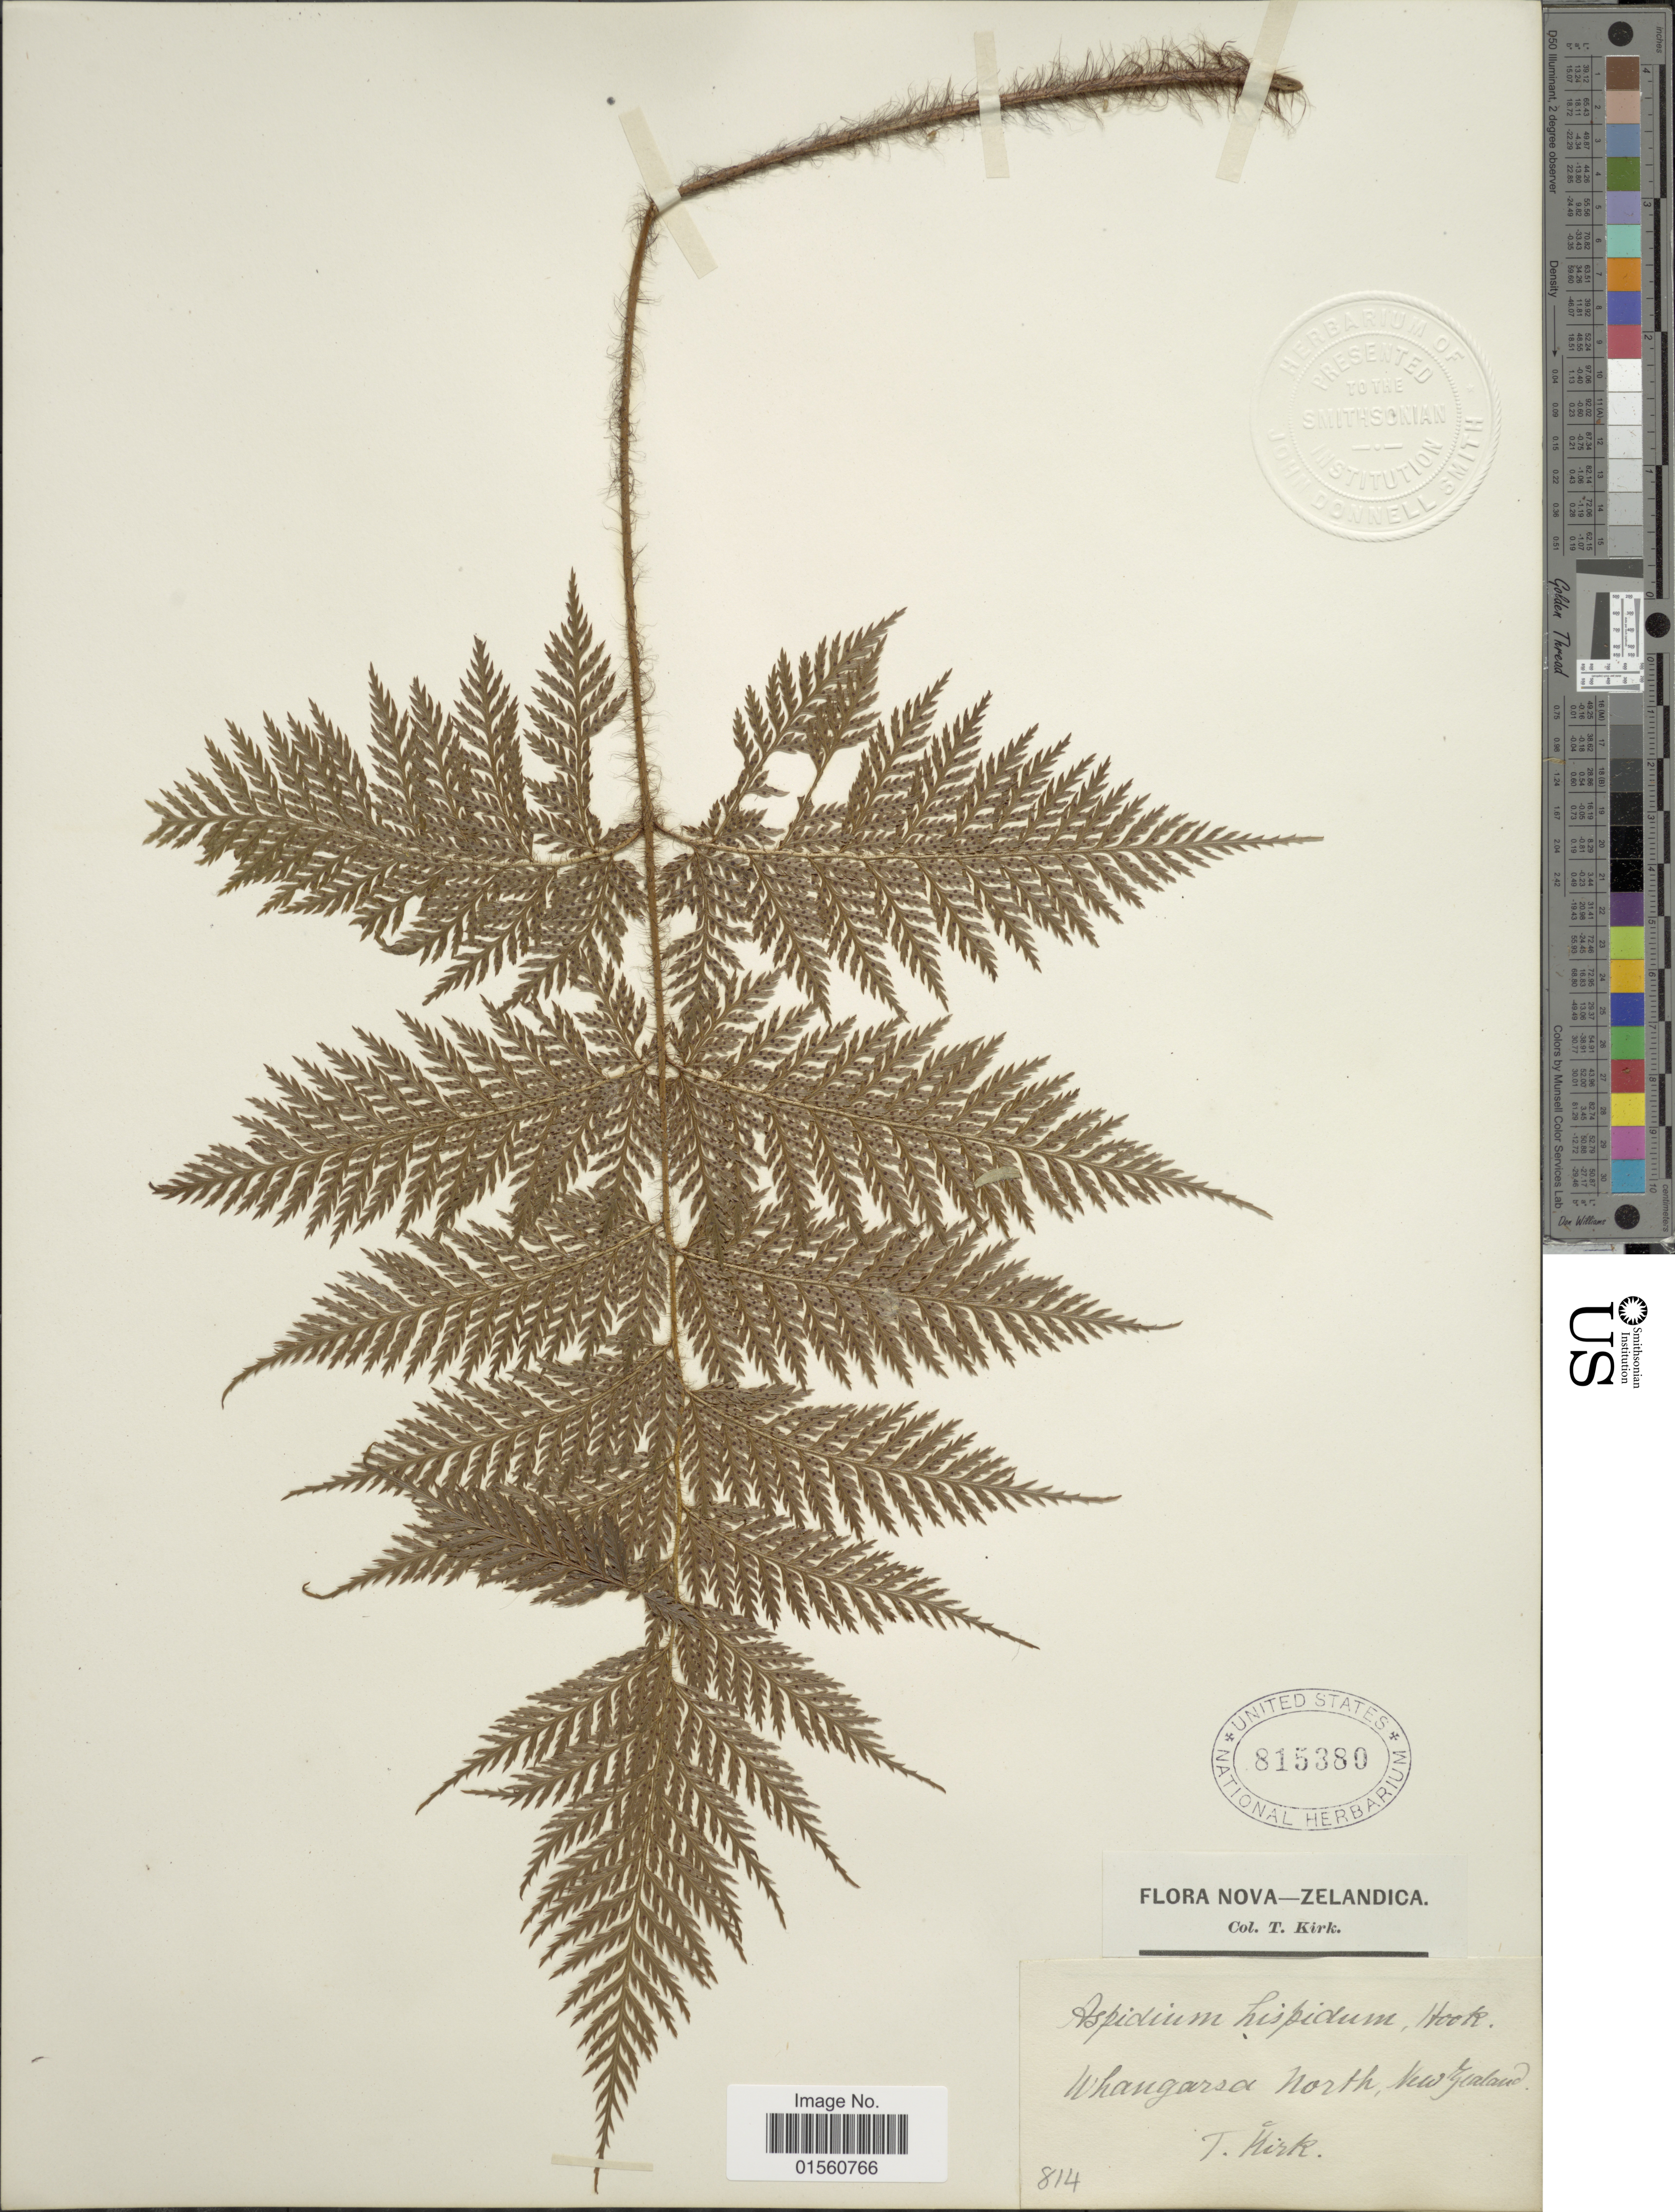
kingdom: Plantae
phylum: Tracheophyta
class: Polypodiopsida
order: Polypodiales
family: Dryopteridaceae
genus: Lastreopsis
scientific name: Lastreopsis hispida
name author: (Sw.) Tindale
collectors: T. Kirk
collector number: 814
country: New Zealand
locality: Whangarsa, North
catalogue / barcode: US 815380